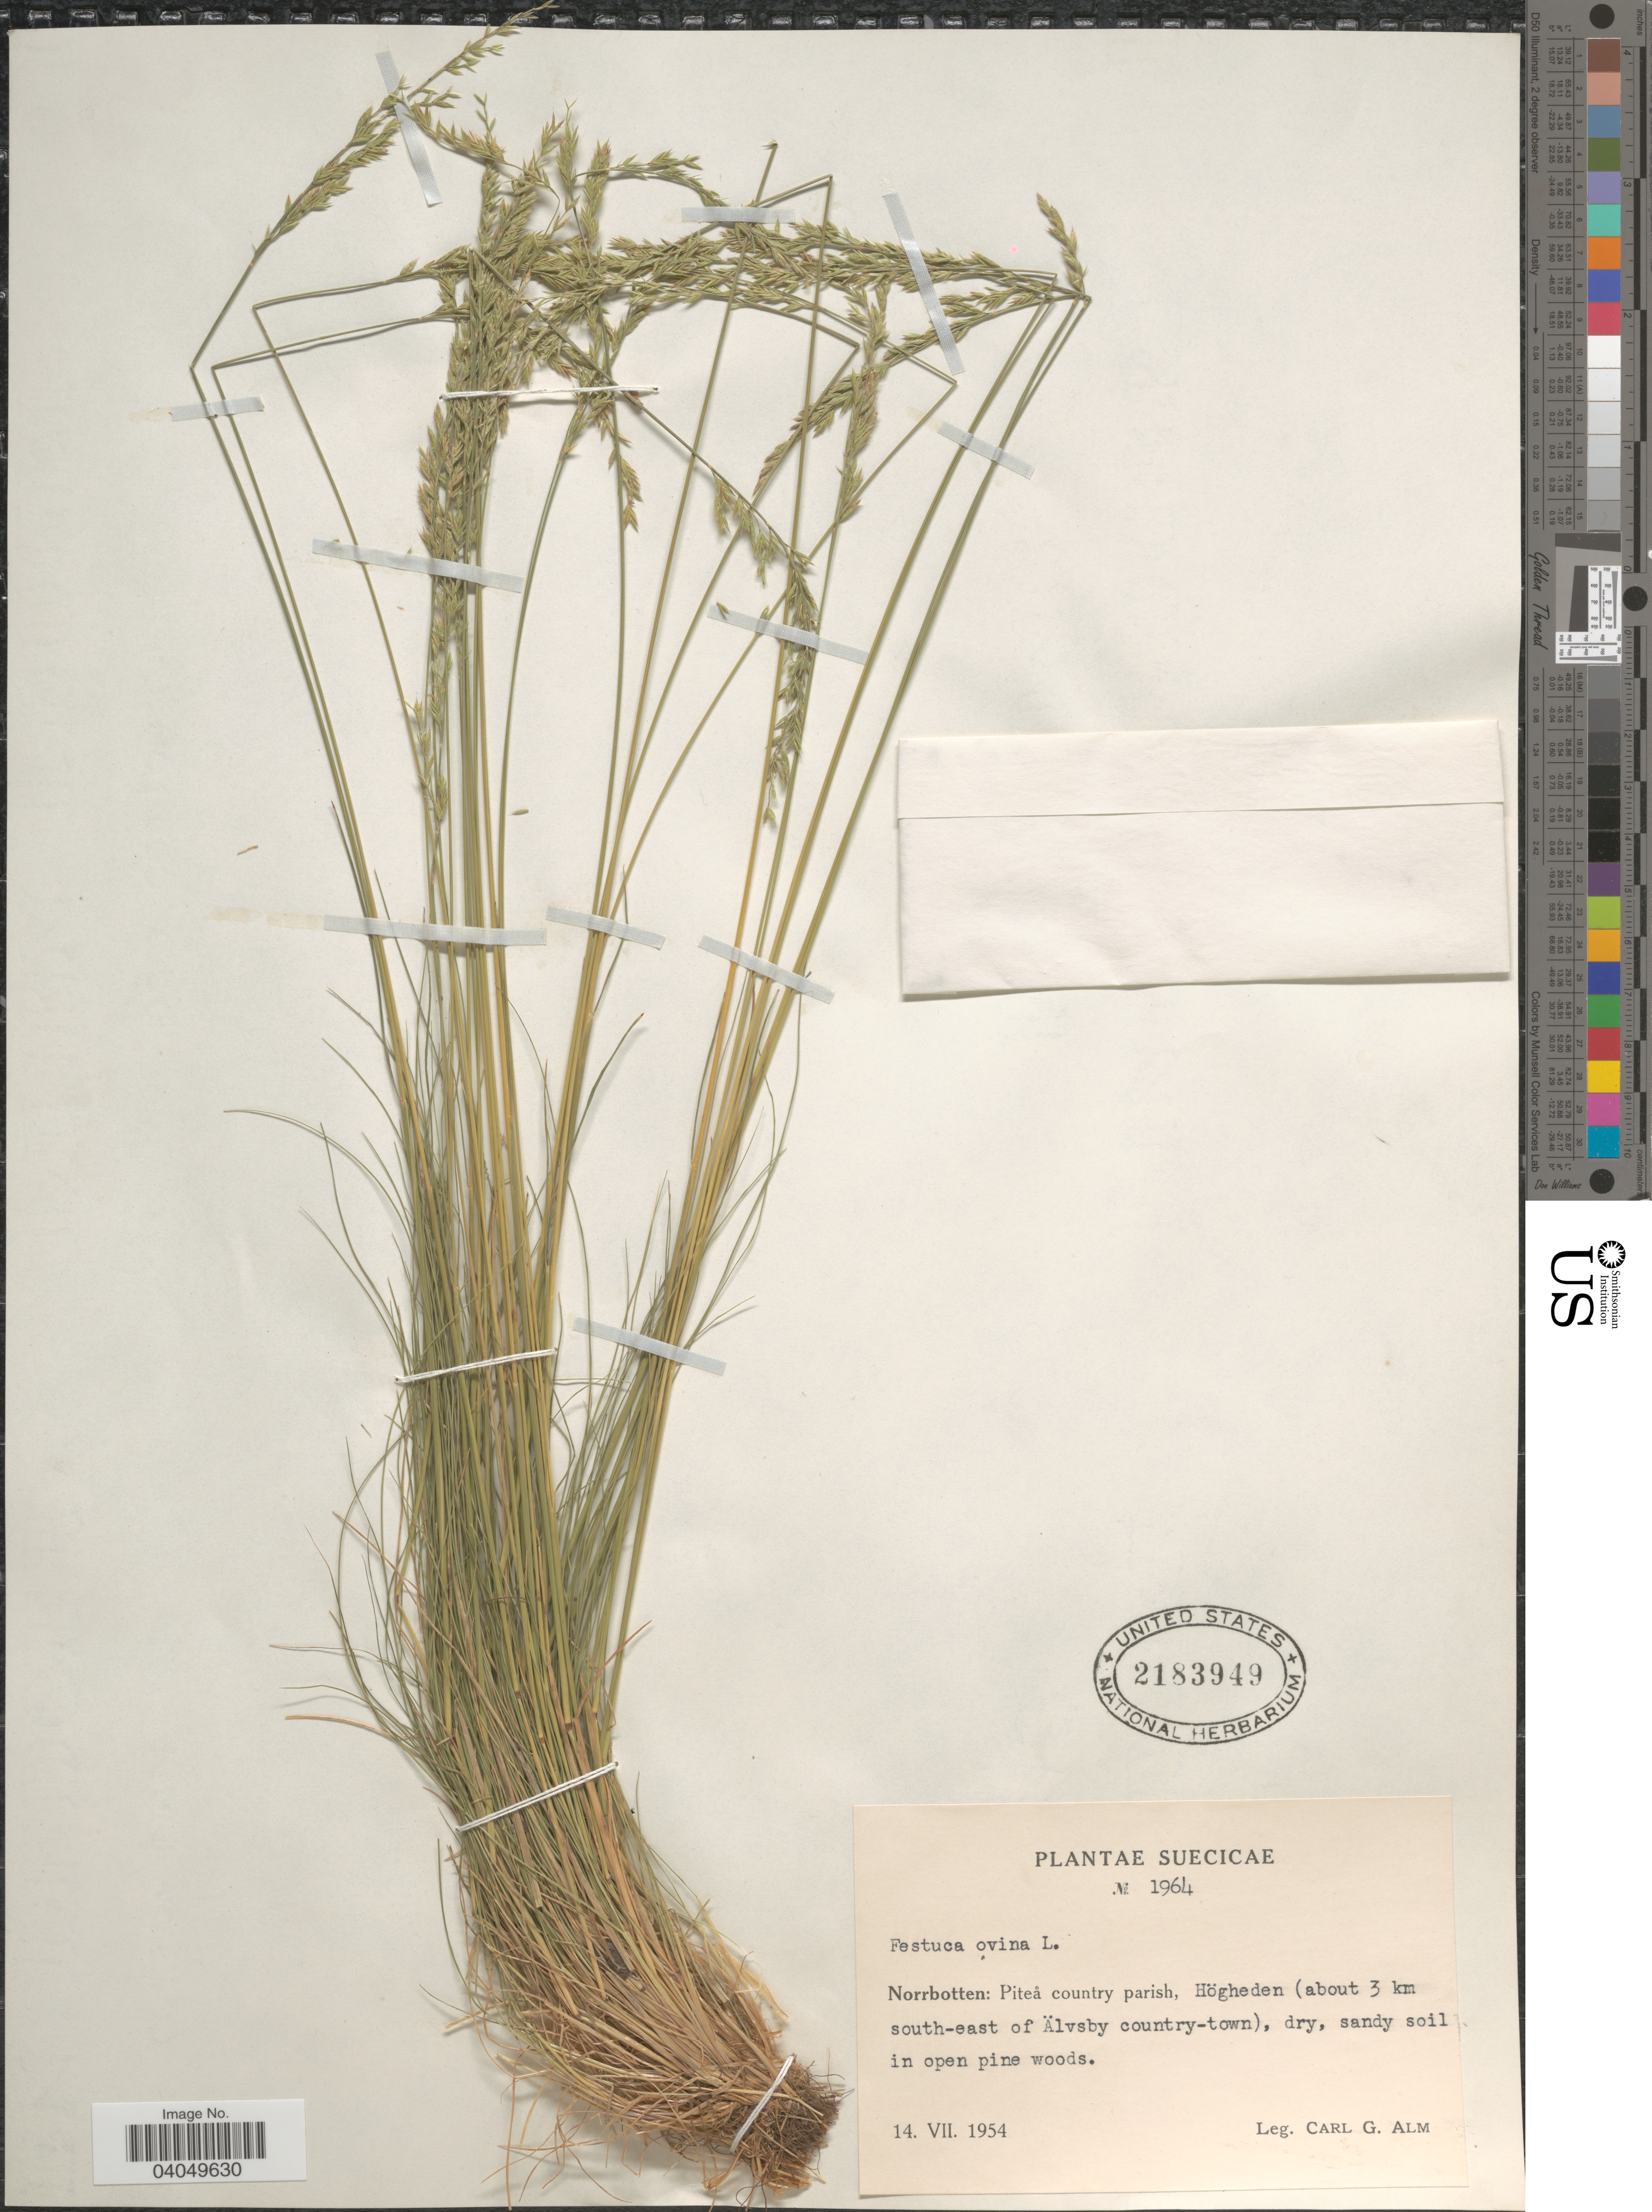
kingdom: Plantae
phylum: Tracheophyta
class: Liliopsida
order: Poales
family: Poaceae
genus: Festuca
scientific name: Festuca ovina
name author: L.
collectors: C. G. Alm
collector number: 1964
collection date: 1954-07-14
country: Sweden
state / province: Norrbotten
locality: Suecicae. Norrbotten: Piteå country parish, Högheden (about 3 km south-east of Älvsby country-town).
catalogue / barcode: US 2183949